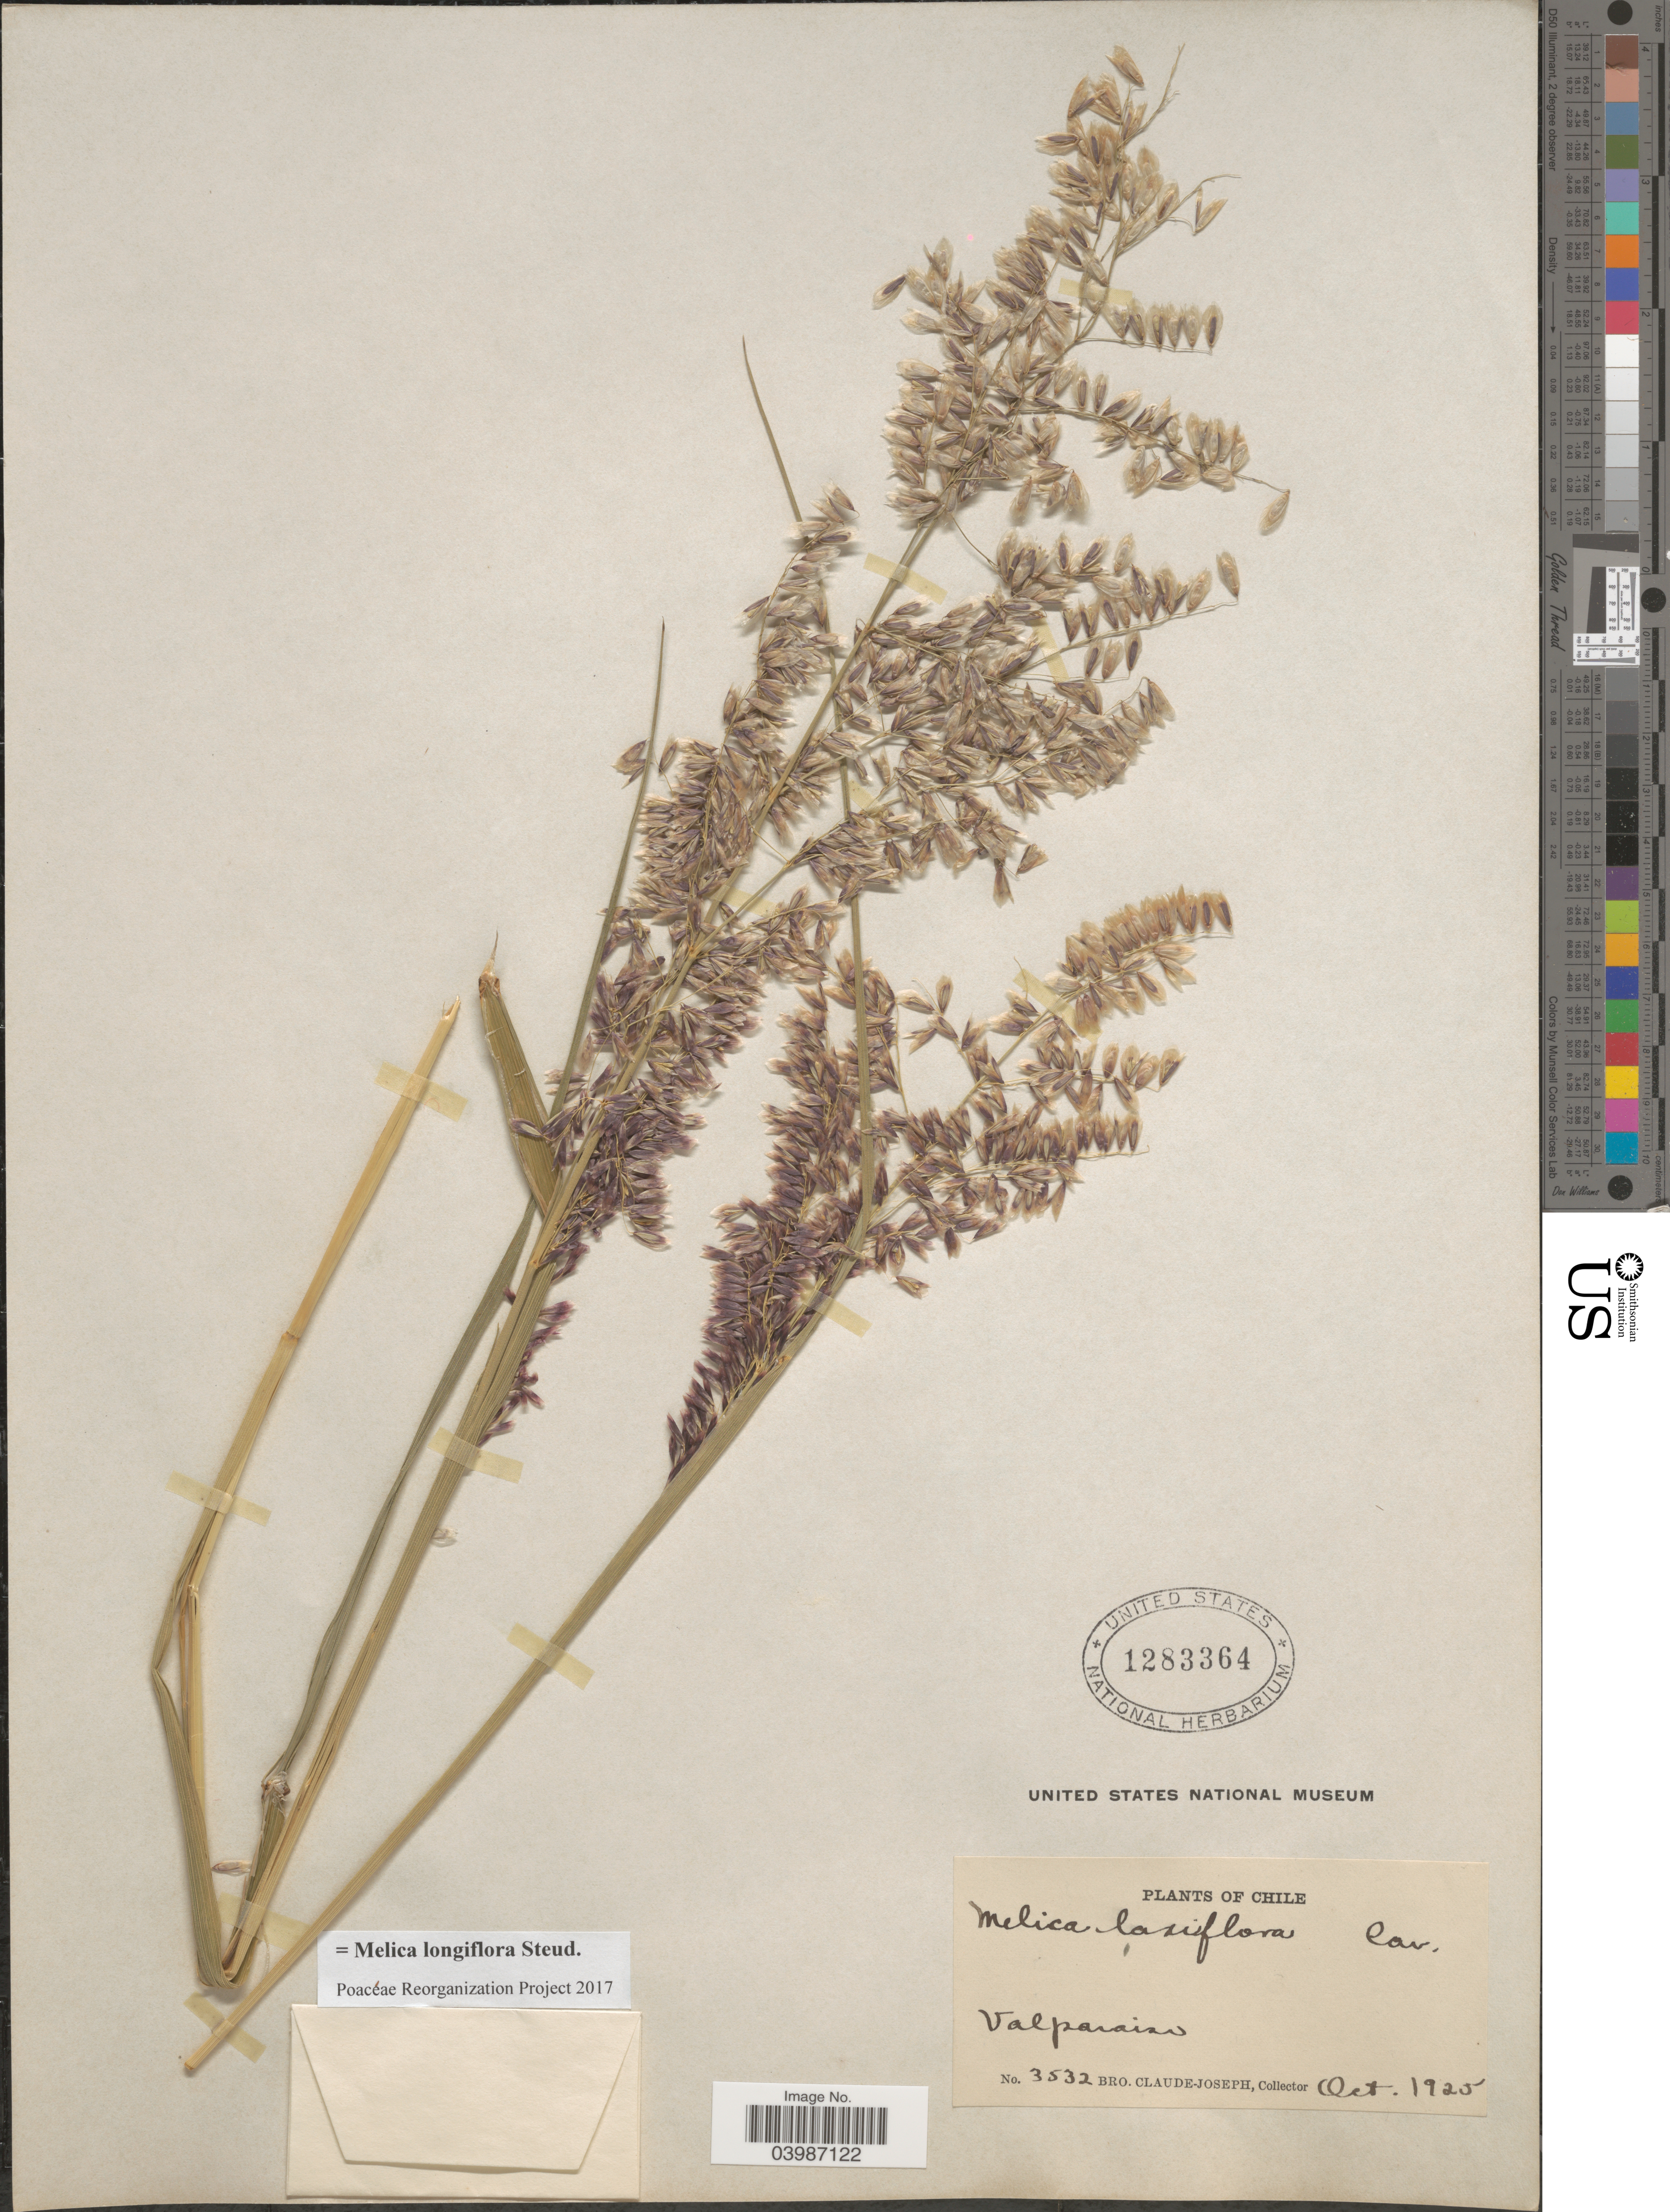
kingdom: Plantae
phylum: Tracheophyta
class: Liliopsida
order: Poales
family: Poaceae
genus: Melica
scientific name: Melica longiflora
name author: Steud.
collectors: Bro. Claude-Joseph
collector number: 3532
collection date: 1925-10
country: Chile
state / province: Valparaíso (V)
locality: Valparaiso.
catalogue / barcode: US 1283364